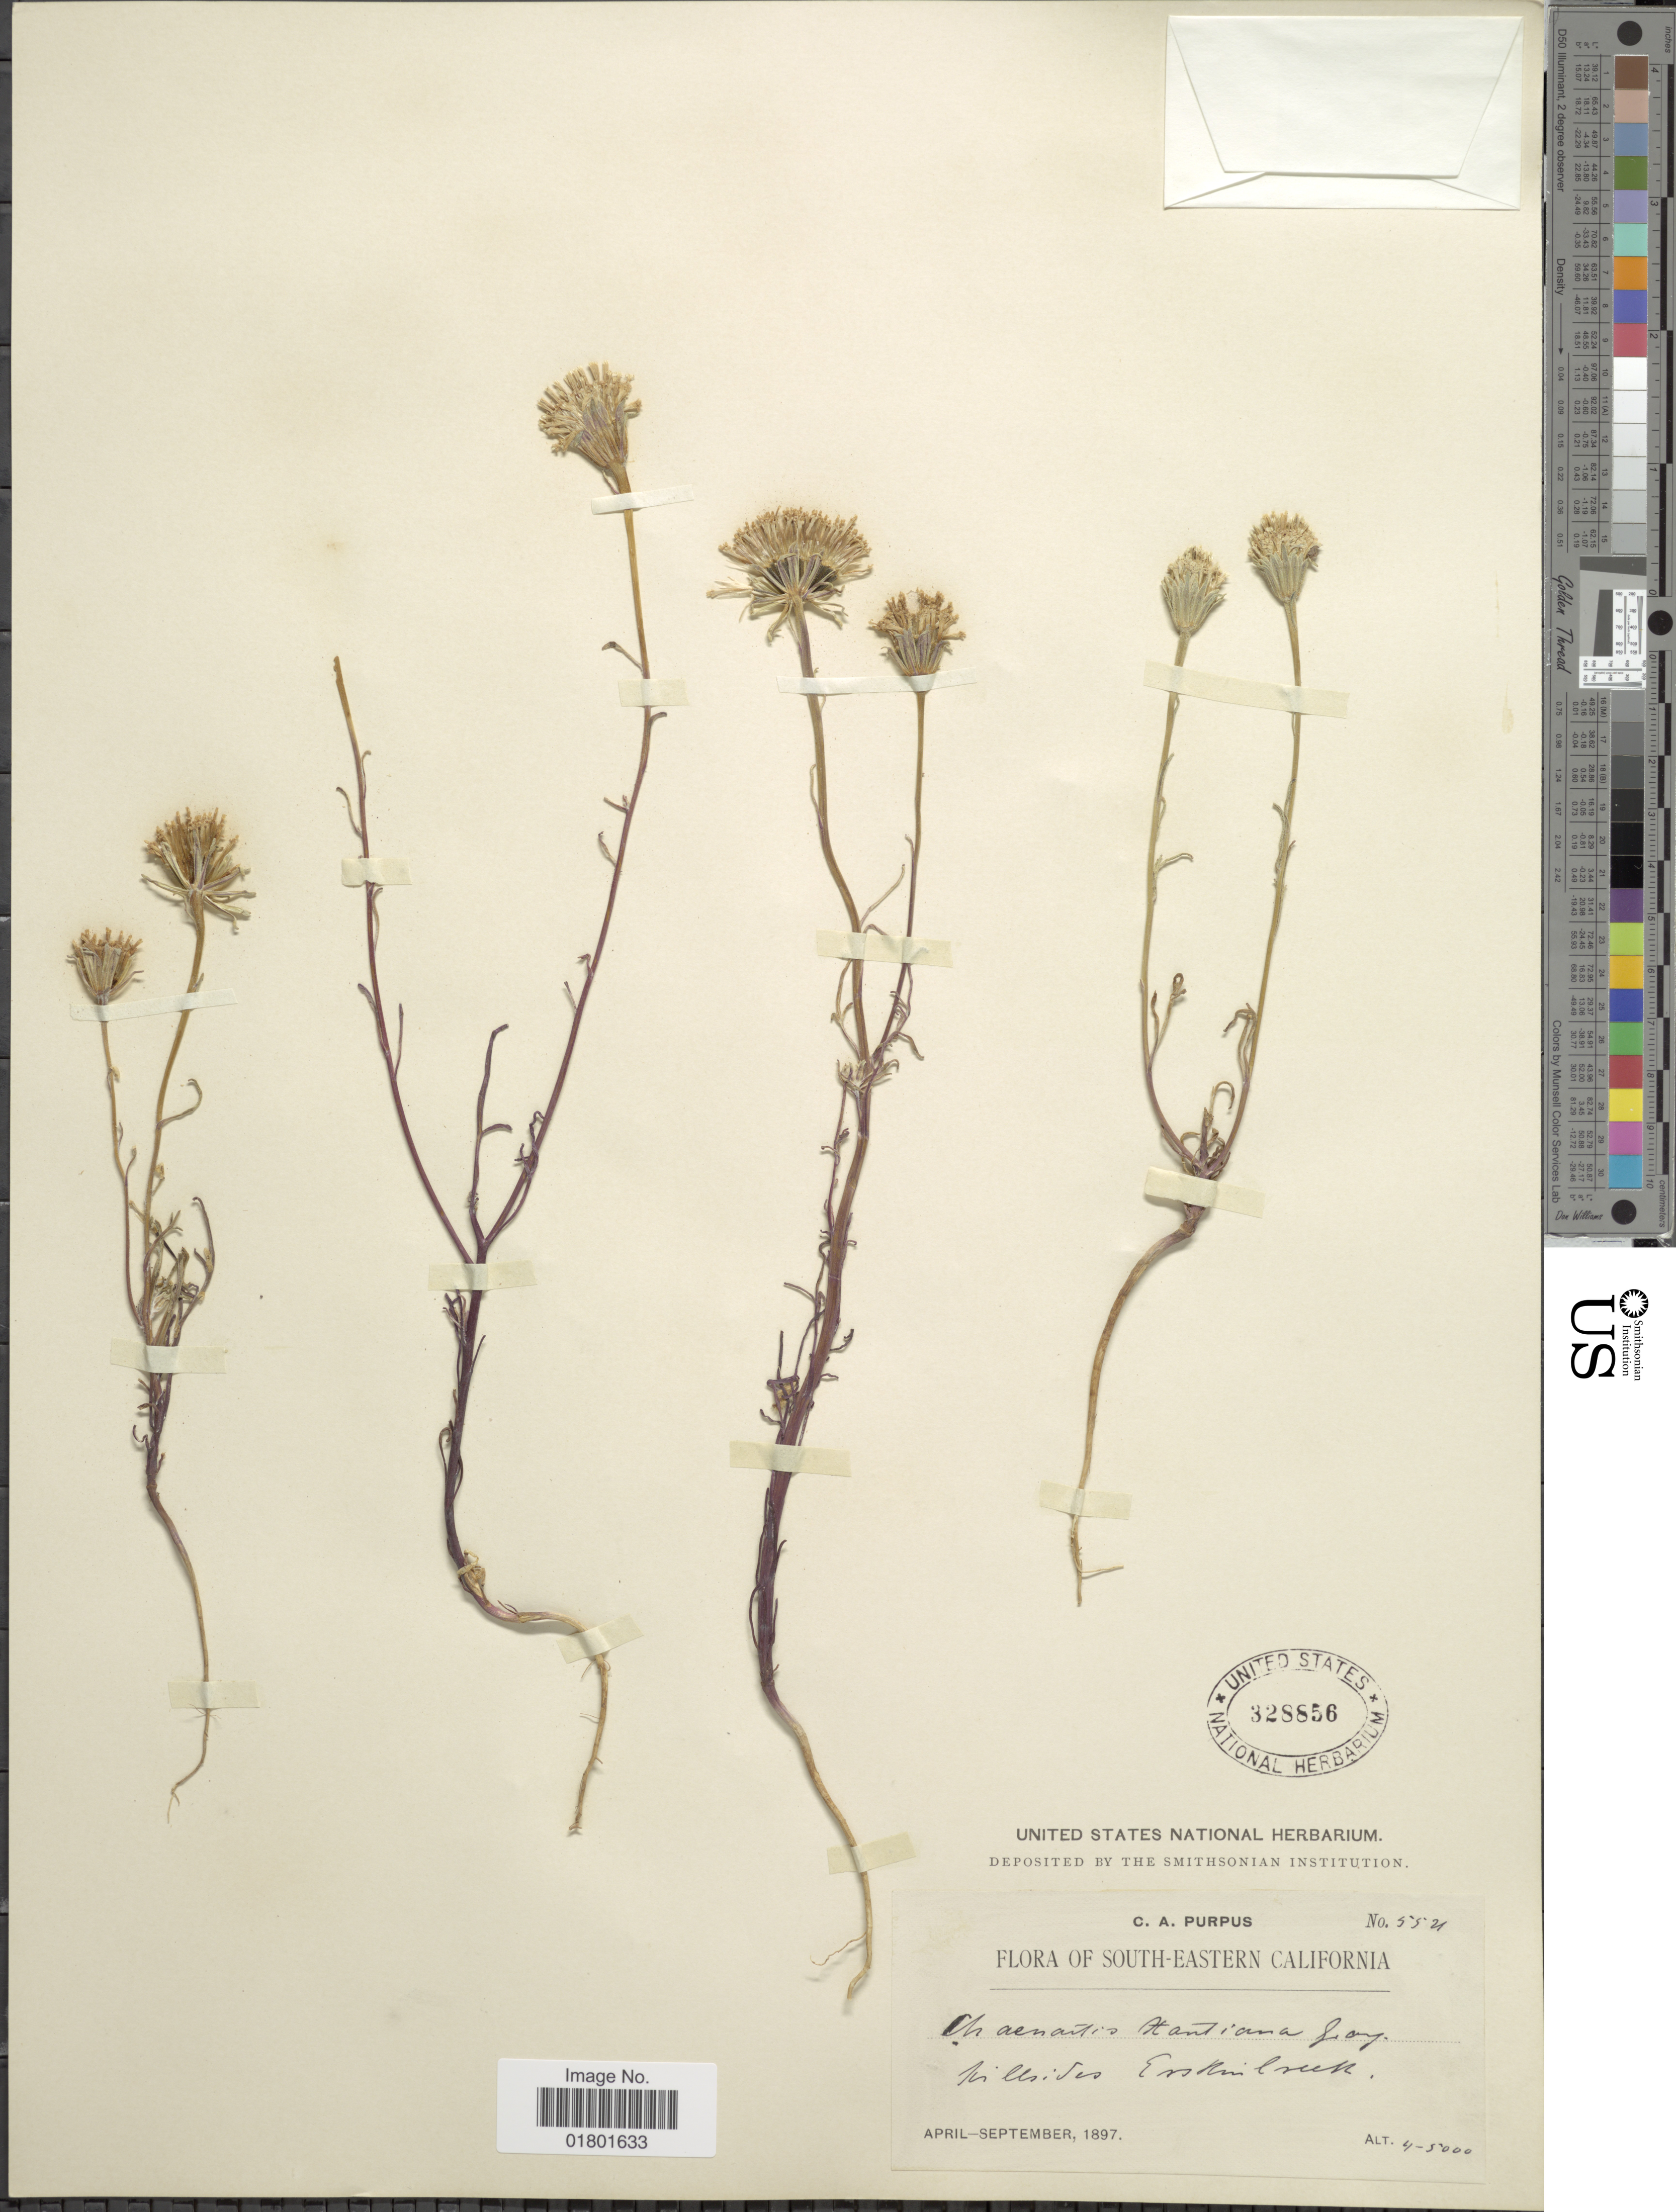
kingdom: Plantae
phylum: Tracheophyta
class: Magnoliopsida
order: Asterales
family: Asteraceae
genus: Chaenactis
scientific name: Chaenactis xantiana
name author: A. Gray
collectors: C. A. Purpus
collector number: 5521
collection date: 1897-04/1897-09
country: United States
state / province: California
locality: South-Eastern California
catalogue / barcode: US 328856